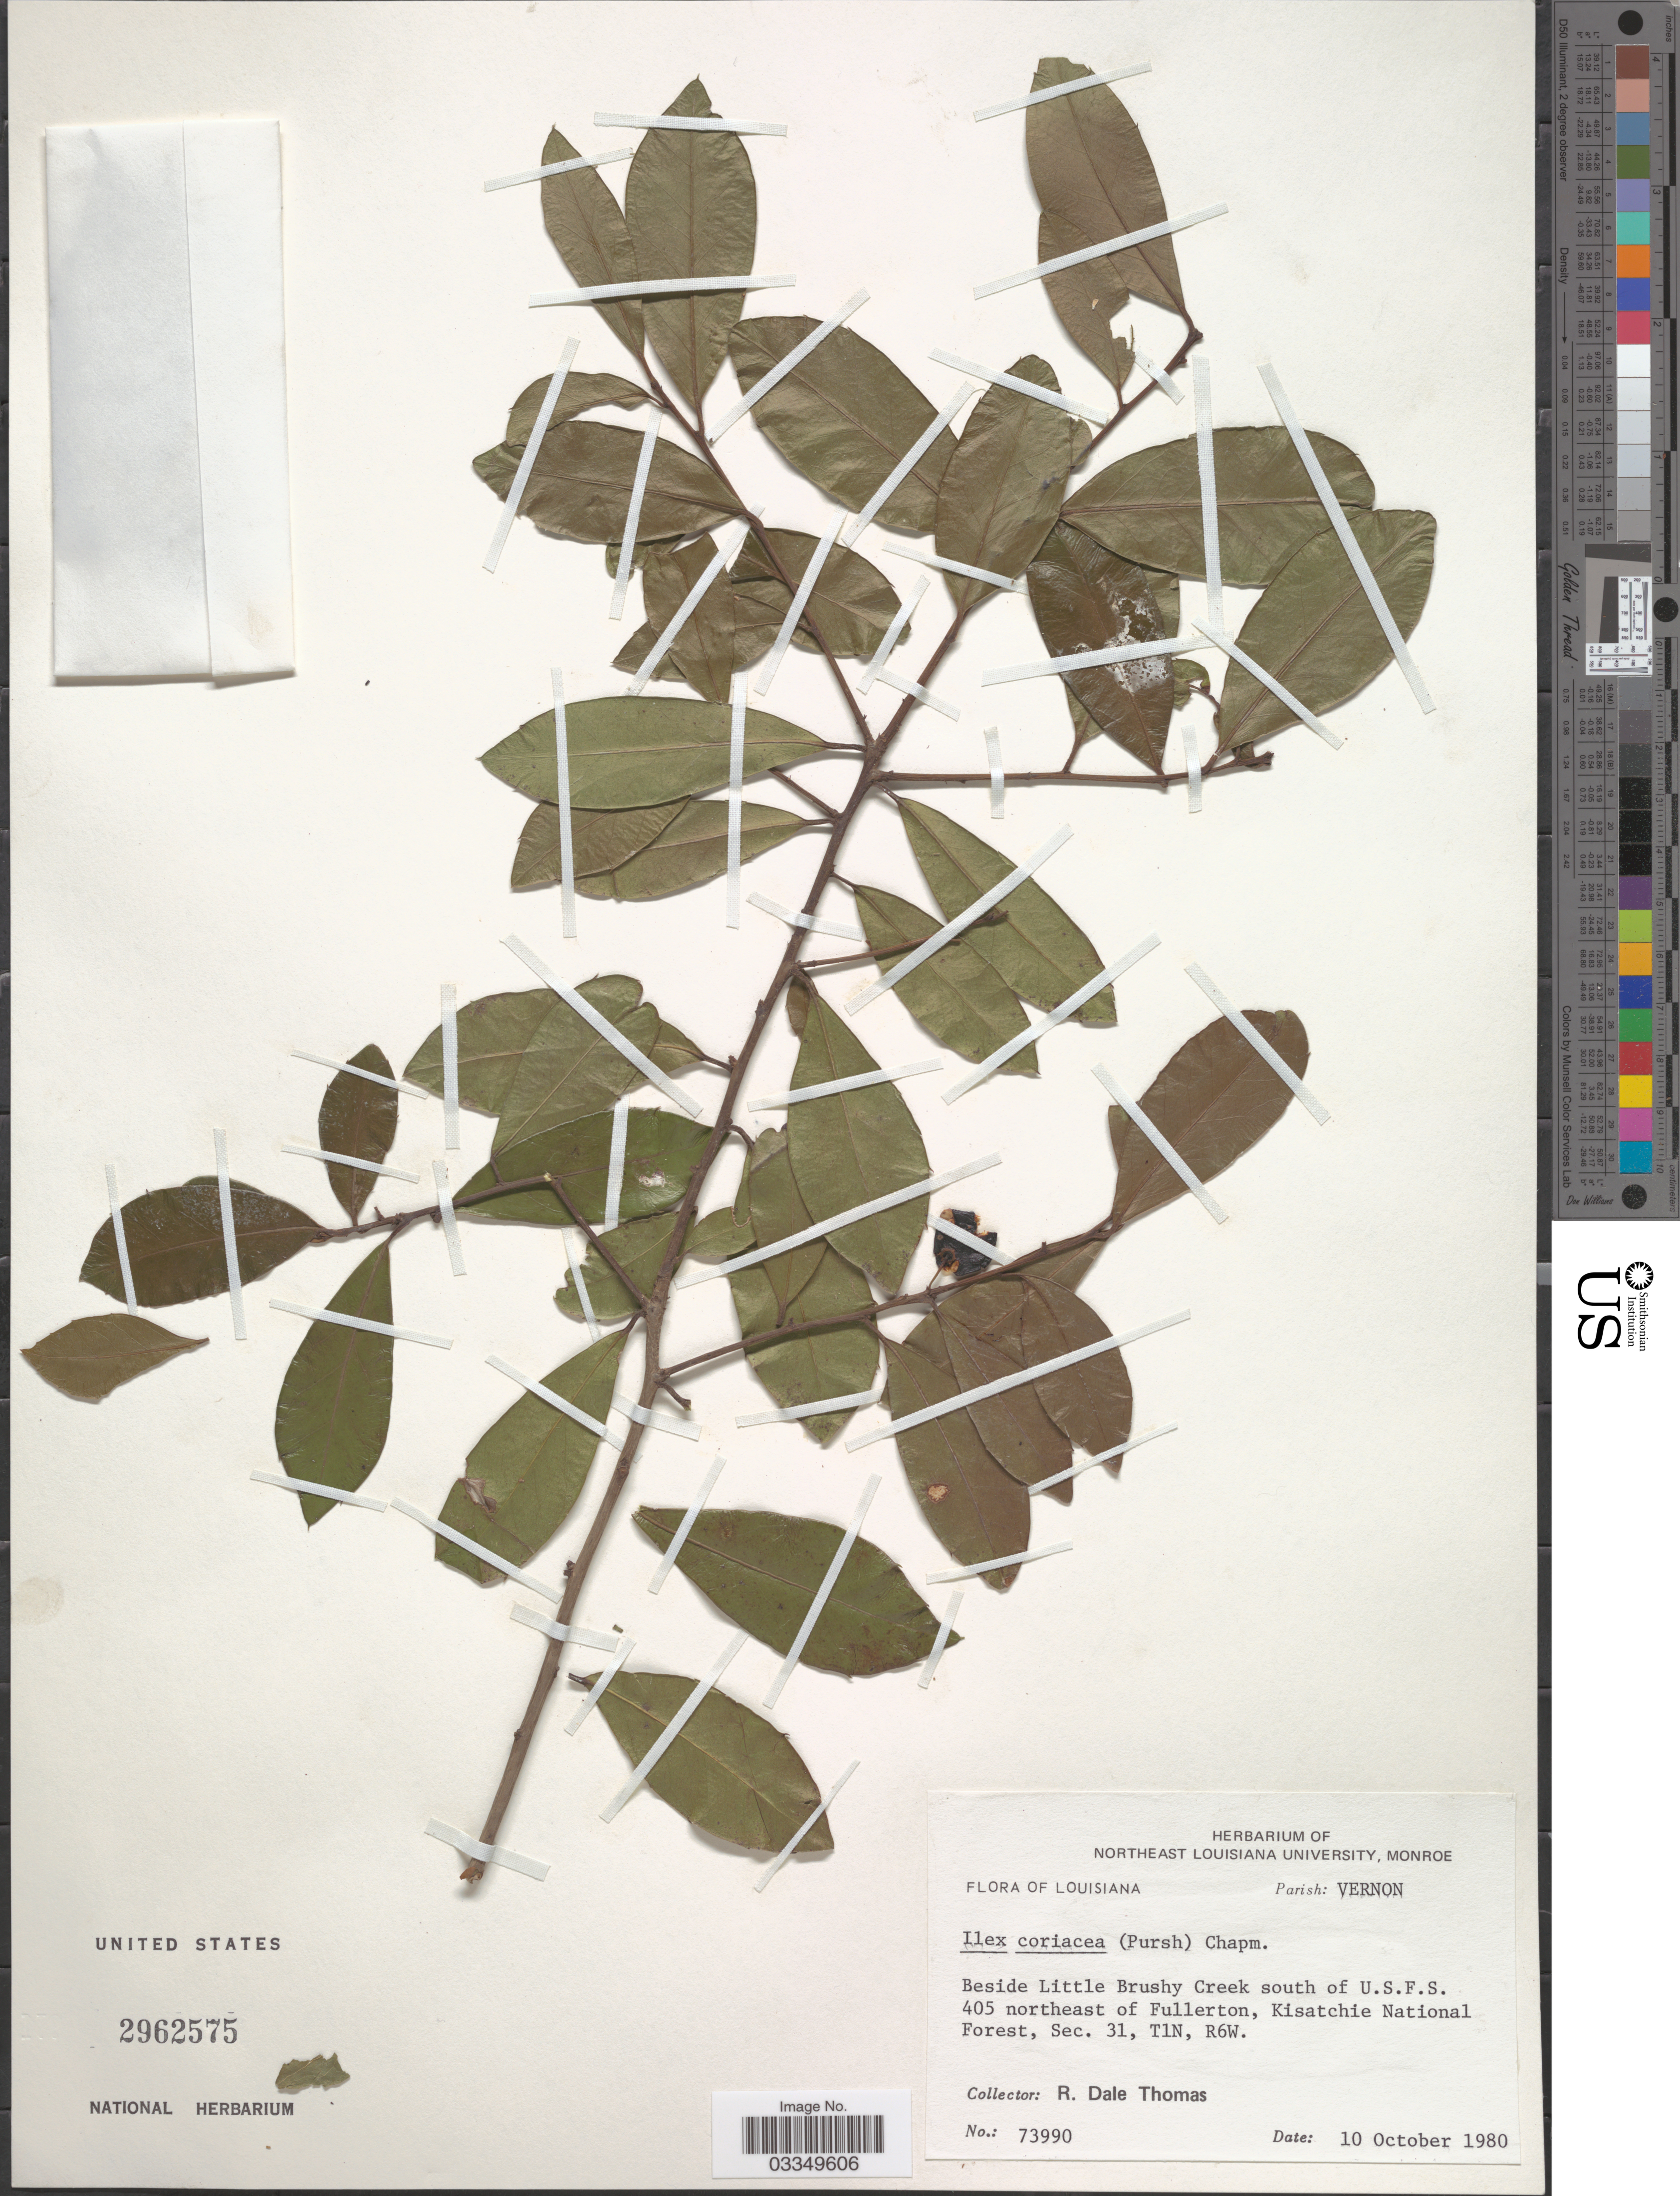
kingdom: Plantae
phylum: Tracheophyta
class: Magnoliopsida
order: Aquifoliales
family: Aquifoliaceae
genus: Ilex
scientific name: Ilex coriacea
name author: (Pursh) Chapm.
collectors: R. Thomas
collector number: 73990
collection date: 1980-10-10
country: United States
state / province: Louisiana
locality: Parish: Vernon, Beside Little Brushy Creek south of U.S.F.S. 405 northeast of Fullerton, Kisatchie National Forest, Sec. 31, T1N, R6W.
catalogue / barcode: US 2962575